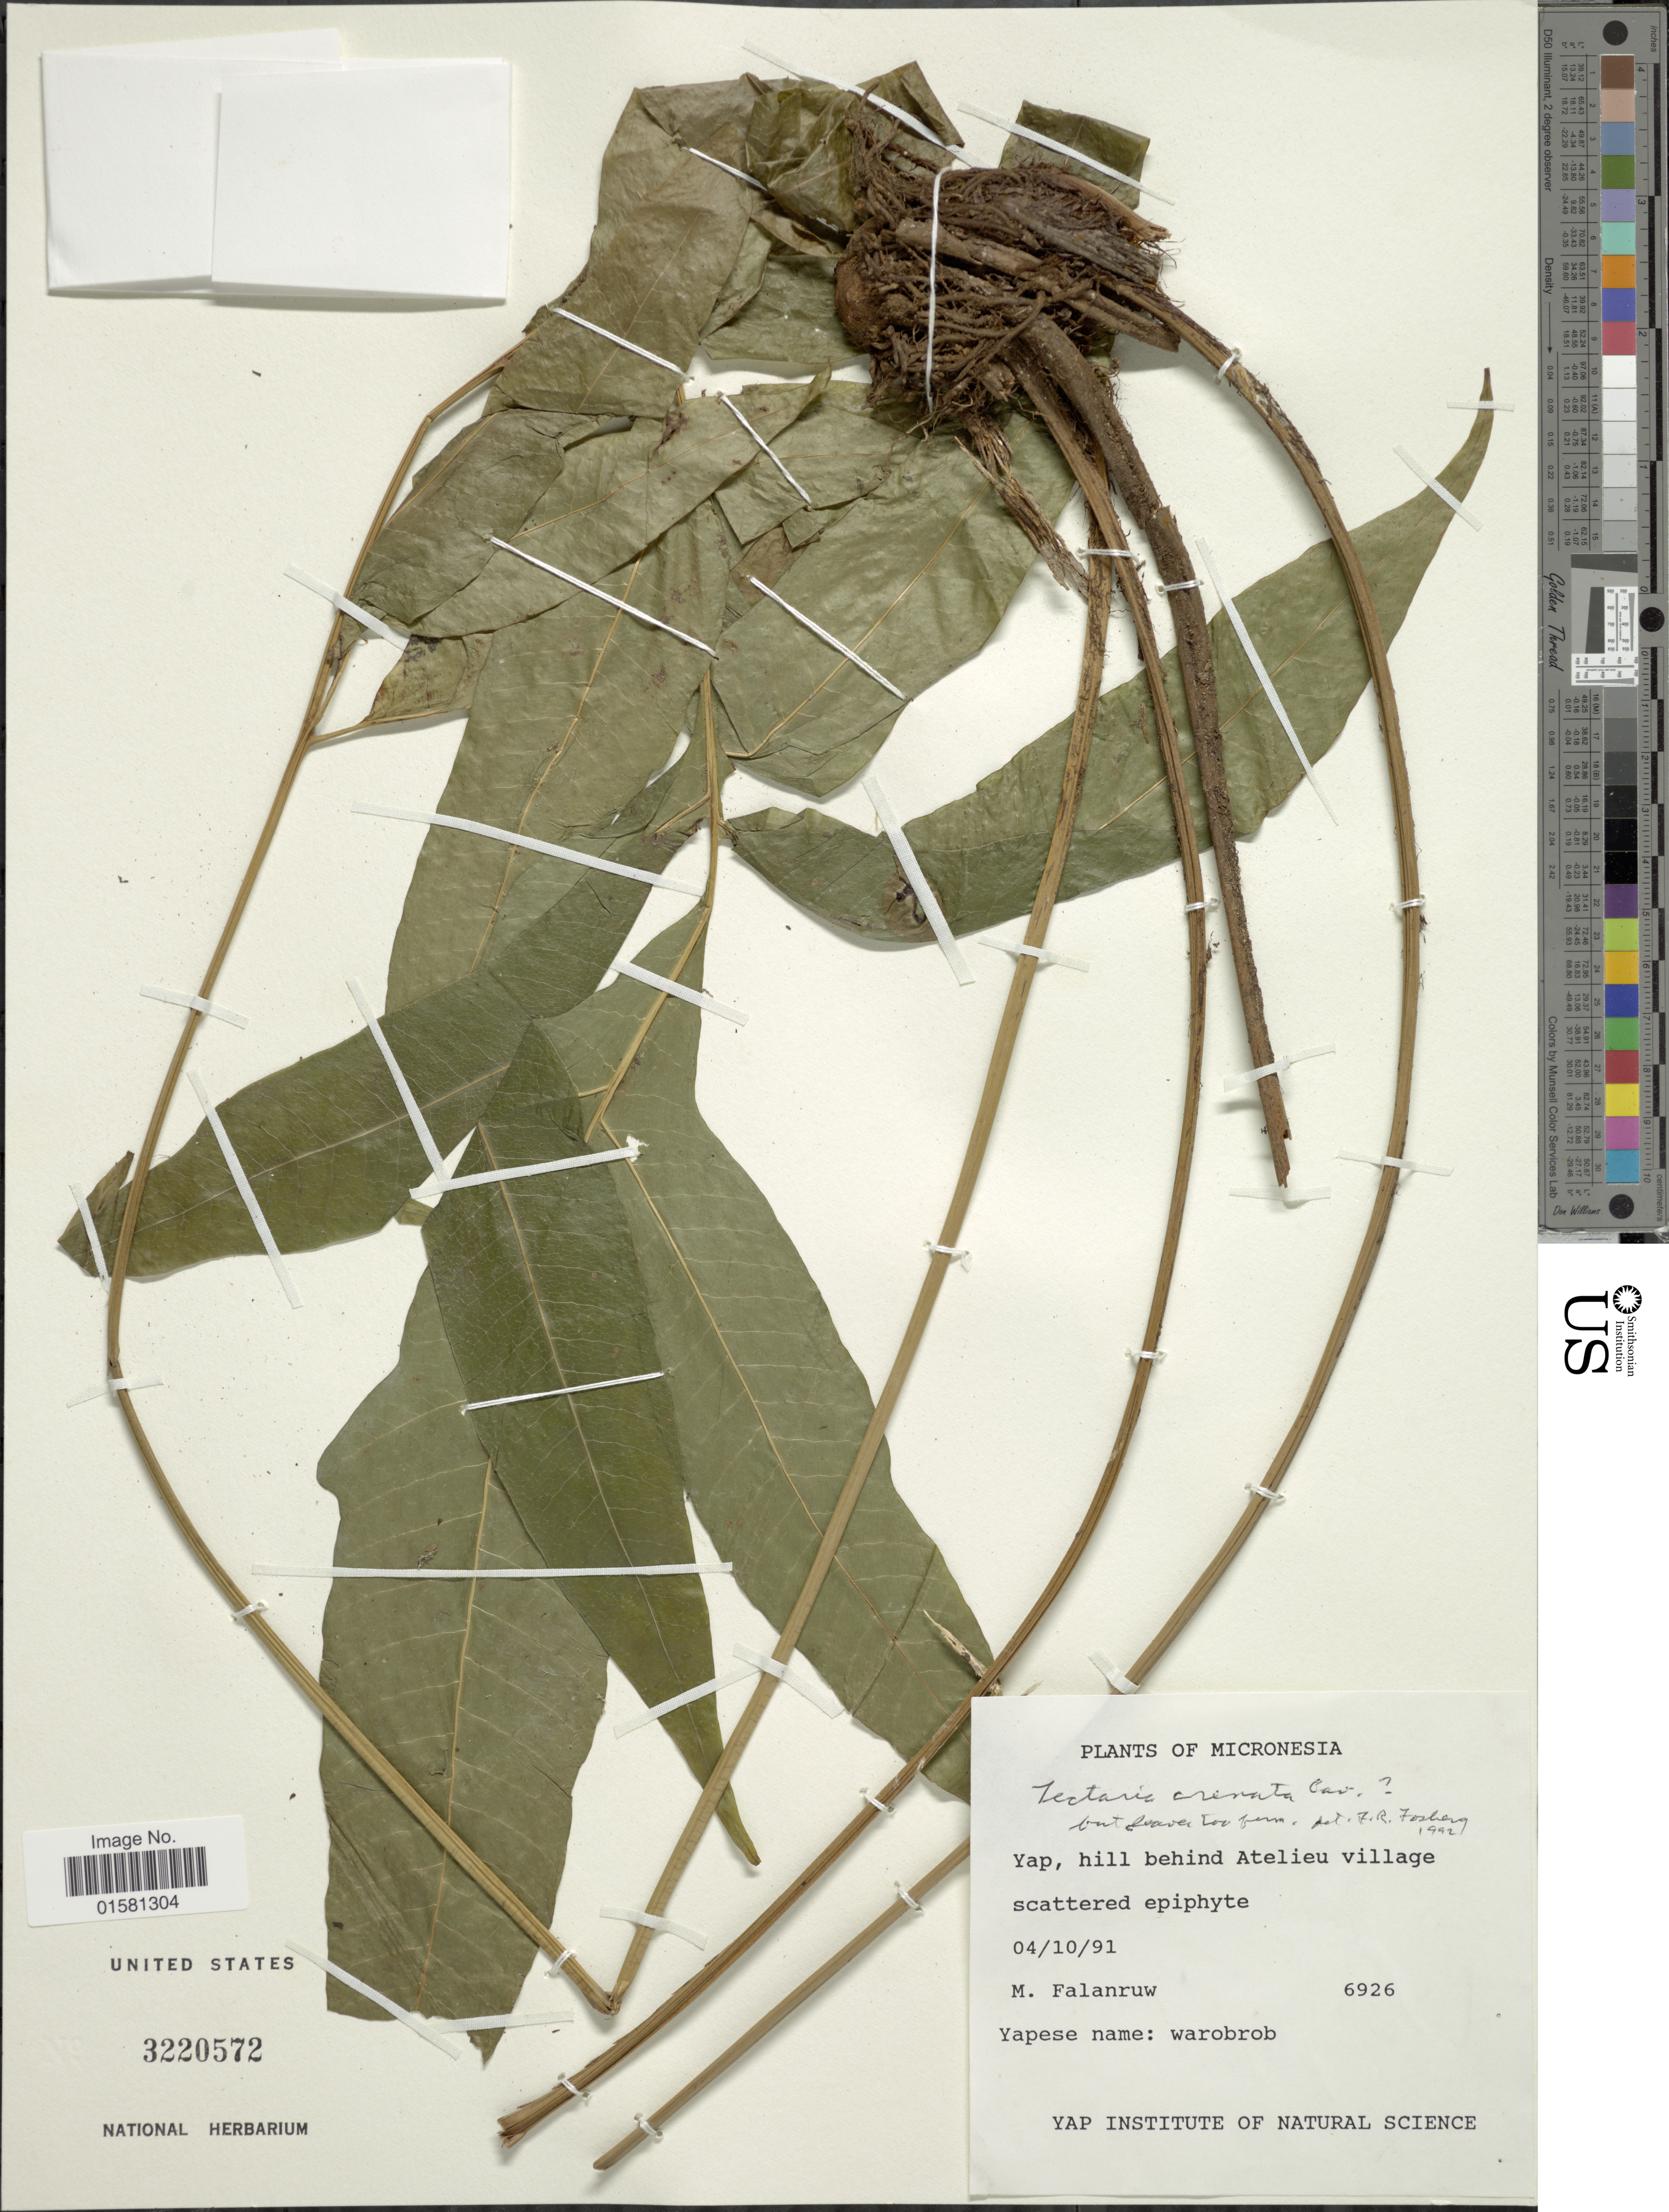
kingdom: Plantae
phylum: Tracheophyta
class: Polypodiopsida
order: Polypodiales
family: Tectariaceae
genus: Tectaria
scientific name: Tectaria crenata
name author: Cav.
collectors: M. Falanruw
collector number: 6926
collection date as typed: Transcribed d/m/y: 4/10/91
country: Micronesia, Federated States of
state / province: Yap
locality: Micronesia, Yap, hill behind Atelieu village scattered epiphyte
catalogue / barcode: US 3220572